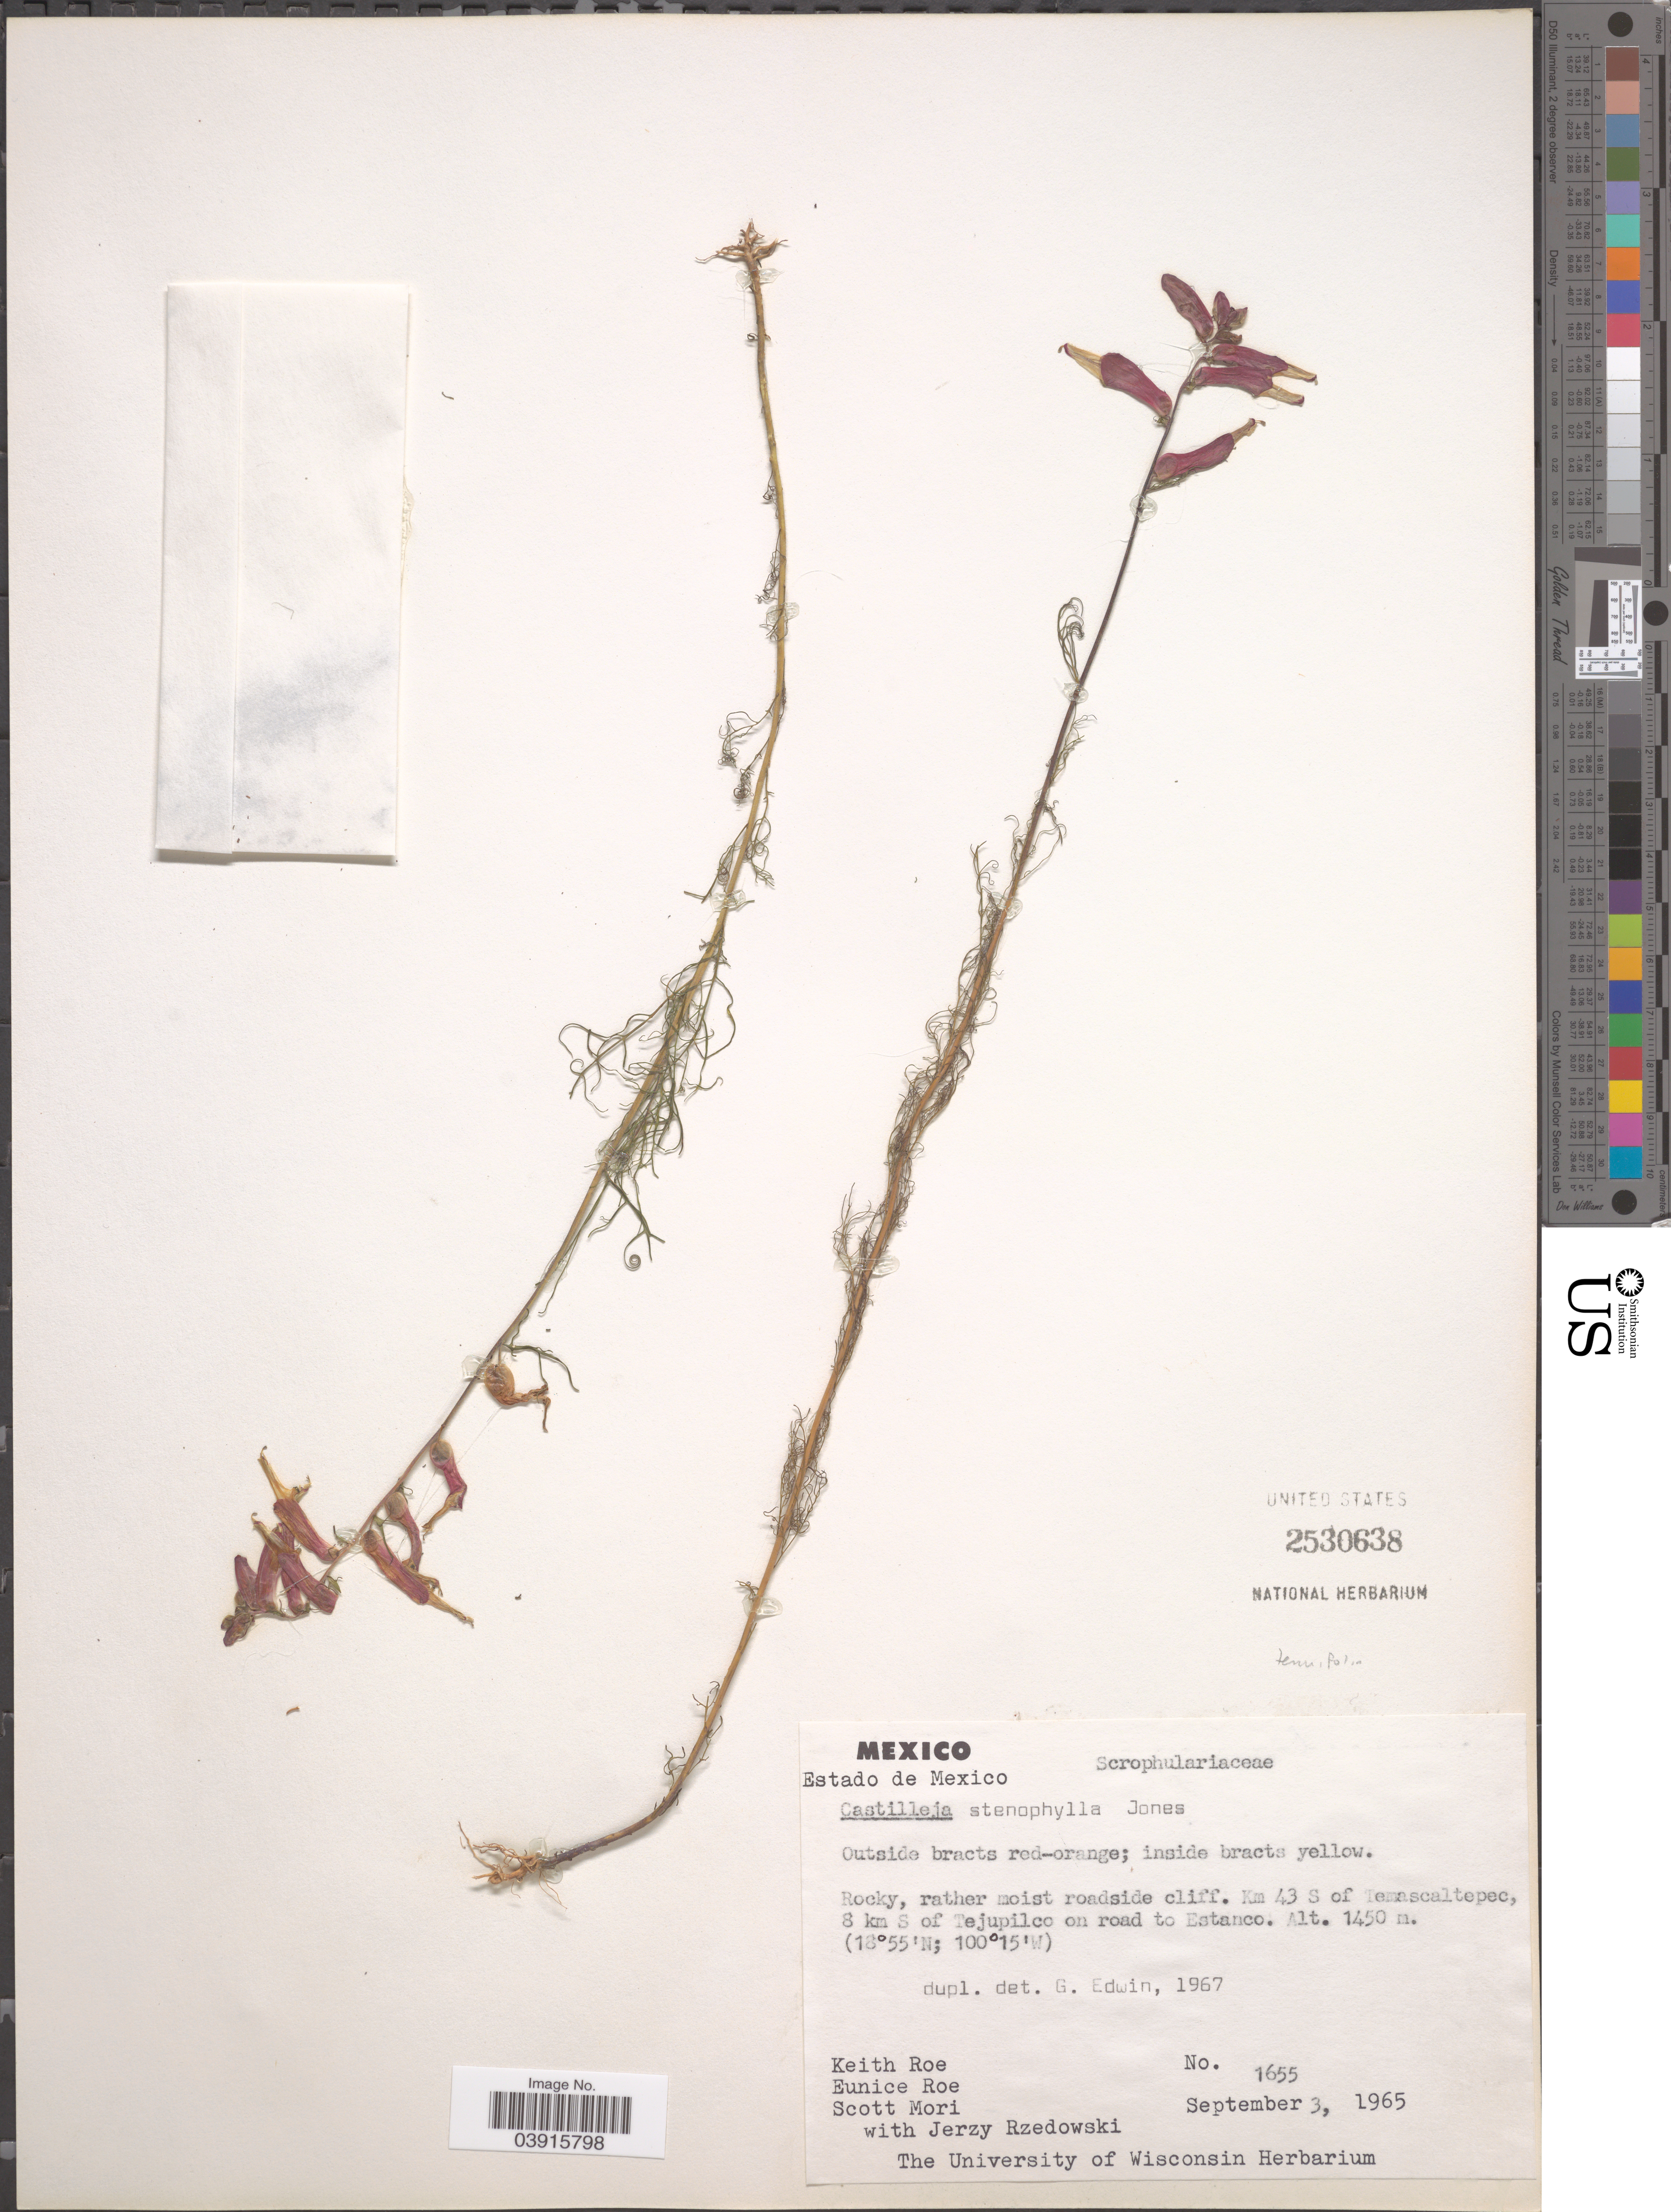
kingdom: Plantae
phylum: Tracheophyta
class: Magnoliopsida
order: Lamiales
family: Orobanchaceae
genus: Castilleja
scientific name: Castilleja tenuiflora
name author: Benth.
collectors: K. E. Roe, E. Roe, S. Mori & J. Rzedowski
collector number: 1655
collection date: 1965-09-03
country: Mexico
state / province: México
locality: Km 43 S of Temascaltepec, 8 km S of Tejupilco on road to Estanco.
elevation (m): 1450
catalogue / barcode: US 2530638